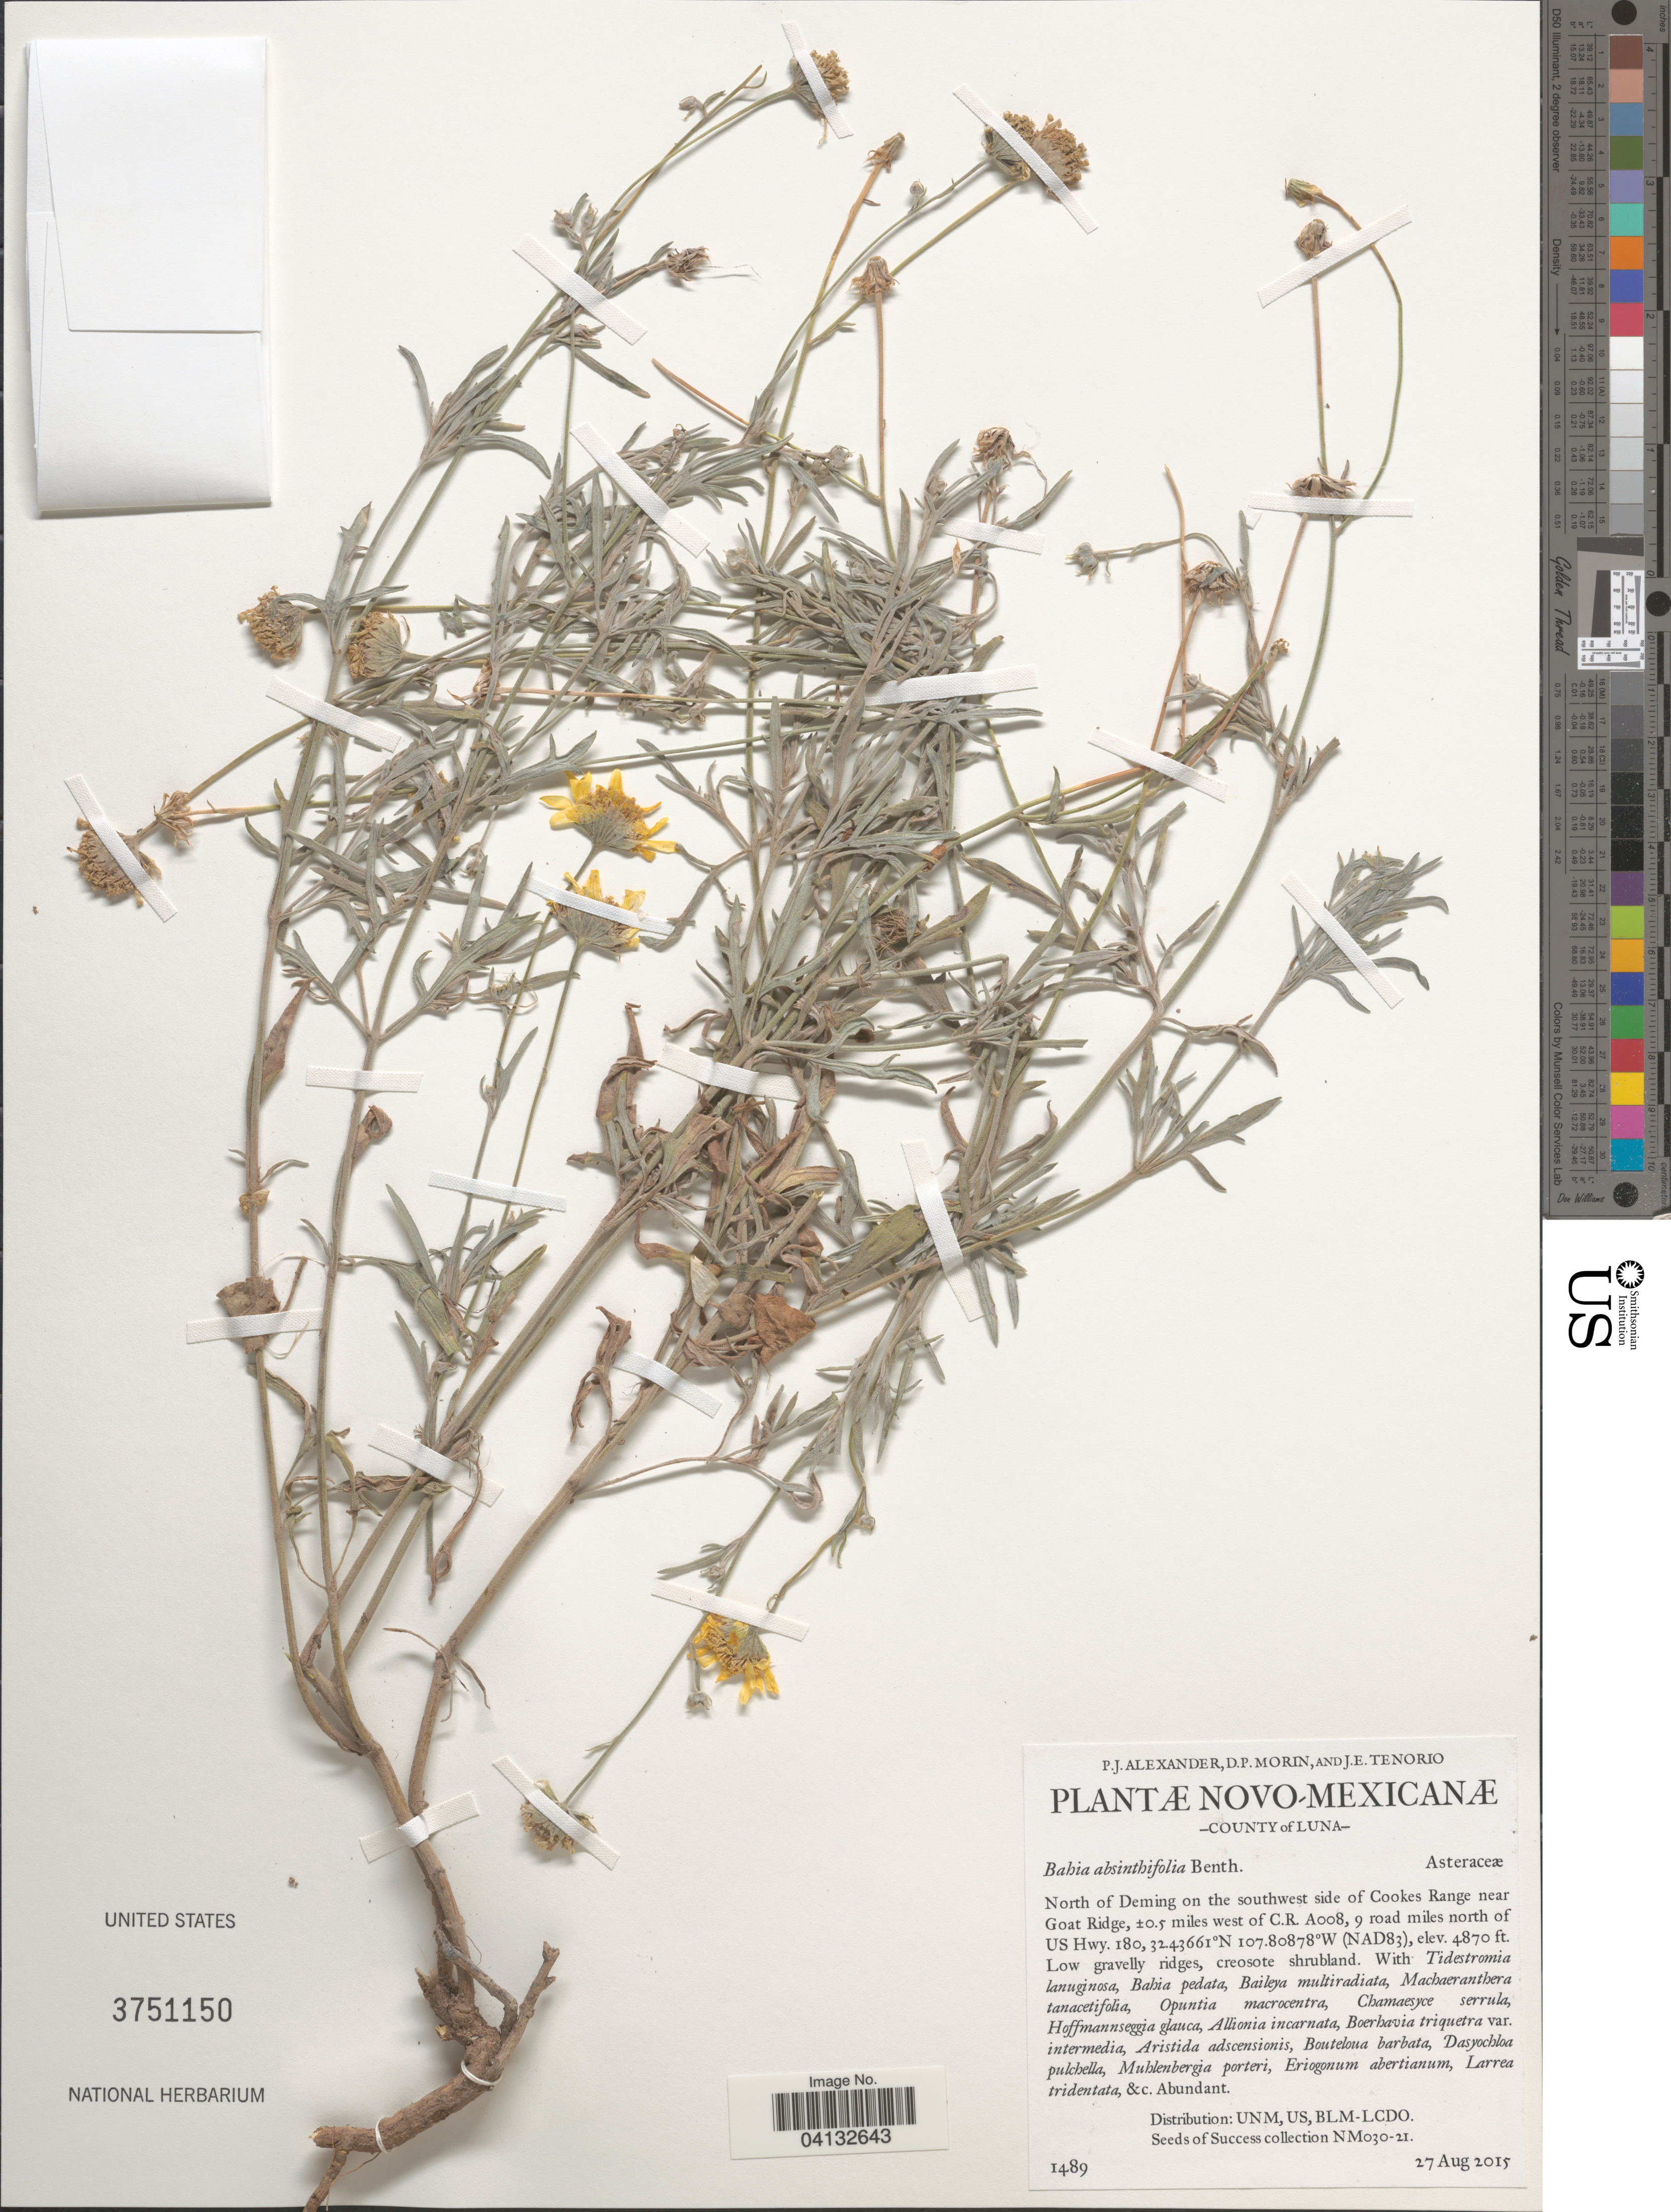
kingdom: Plantae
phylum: Tracheophyta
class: Magnoliopsida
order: Asterales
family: Asteraceae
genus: Bahia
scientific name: Bahia absinthifolia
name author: Benth.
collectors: P. Alexander, D. Morin & J. Tenorio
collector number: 1489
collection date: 2015-08-27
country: United States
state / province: New Mexico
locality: County of Luna. North of Deming on the southwest side of Cookes Range near Goat Ridge, ±0.5 miles west of C.R. A008, 9 road miles north of US Hwy. 180.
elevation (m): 1484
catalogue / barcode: US 3751150